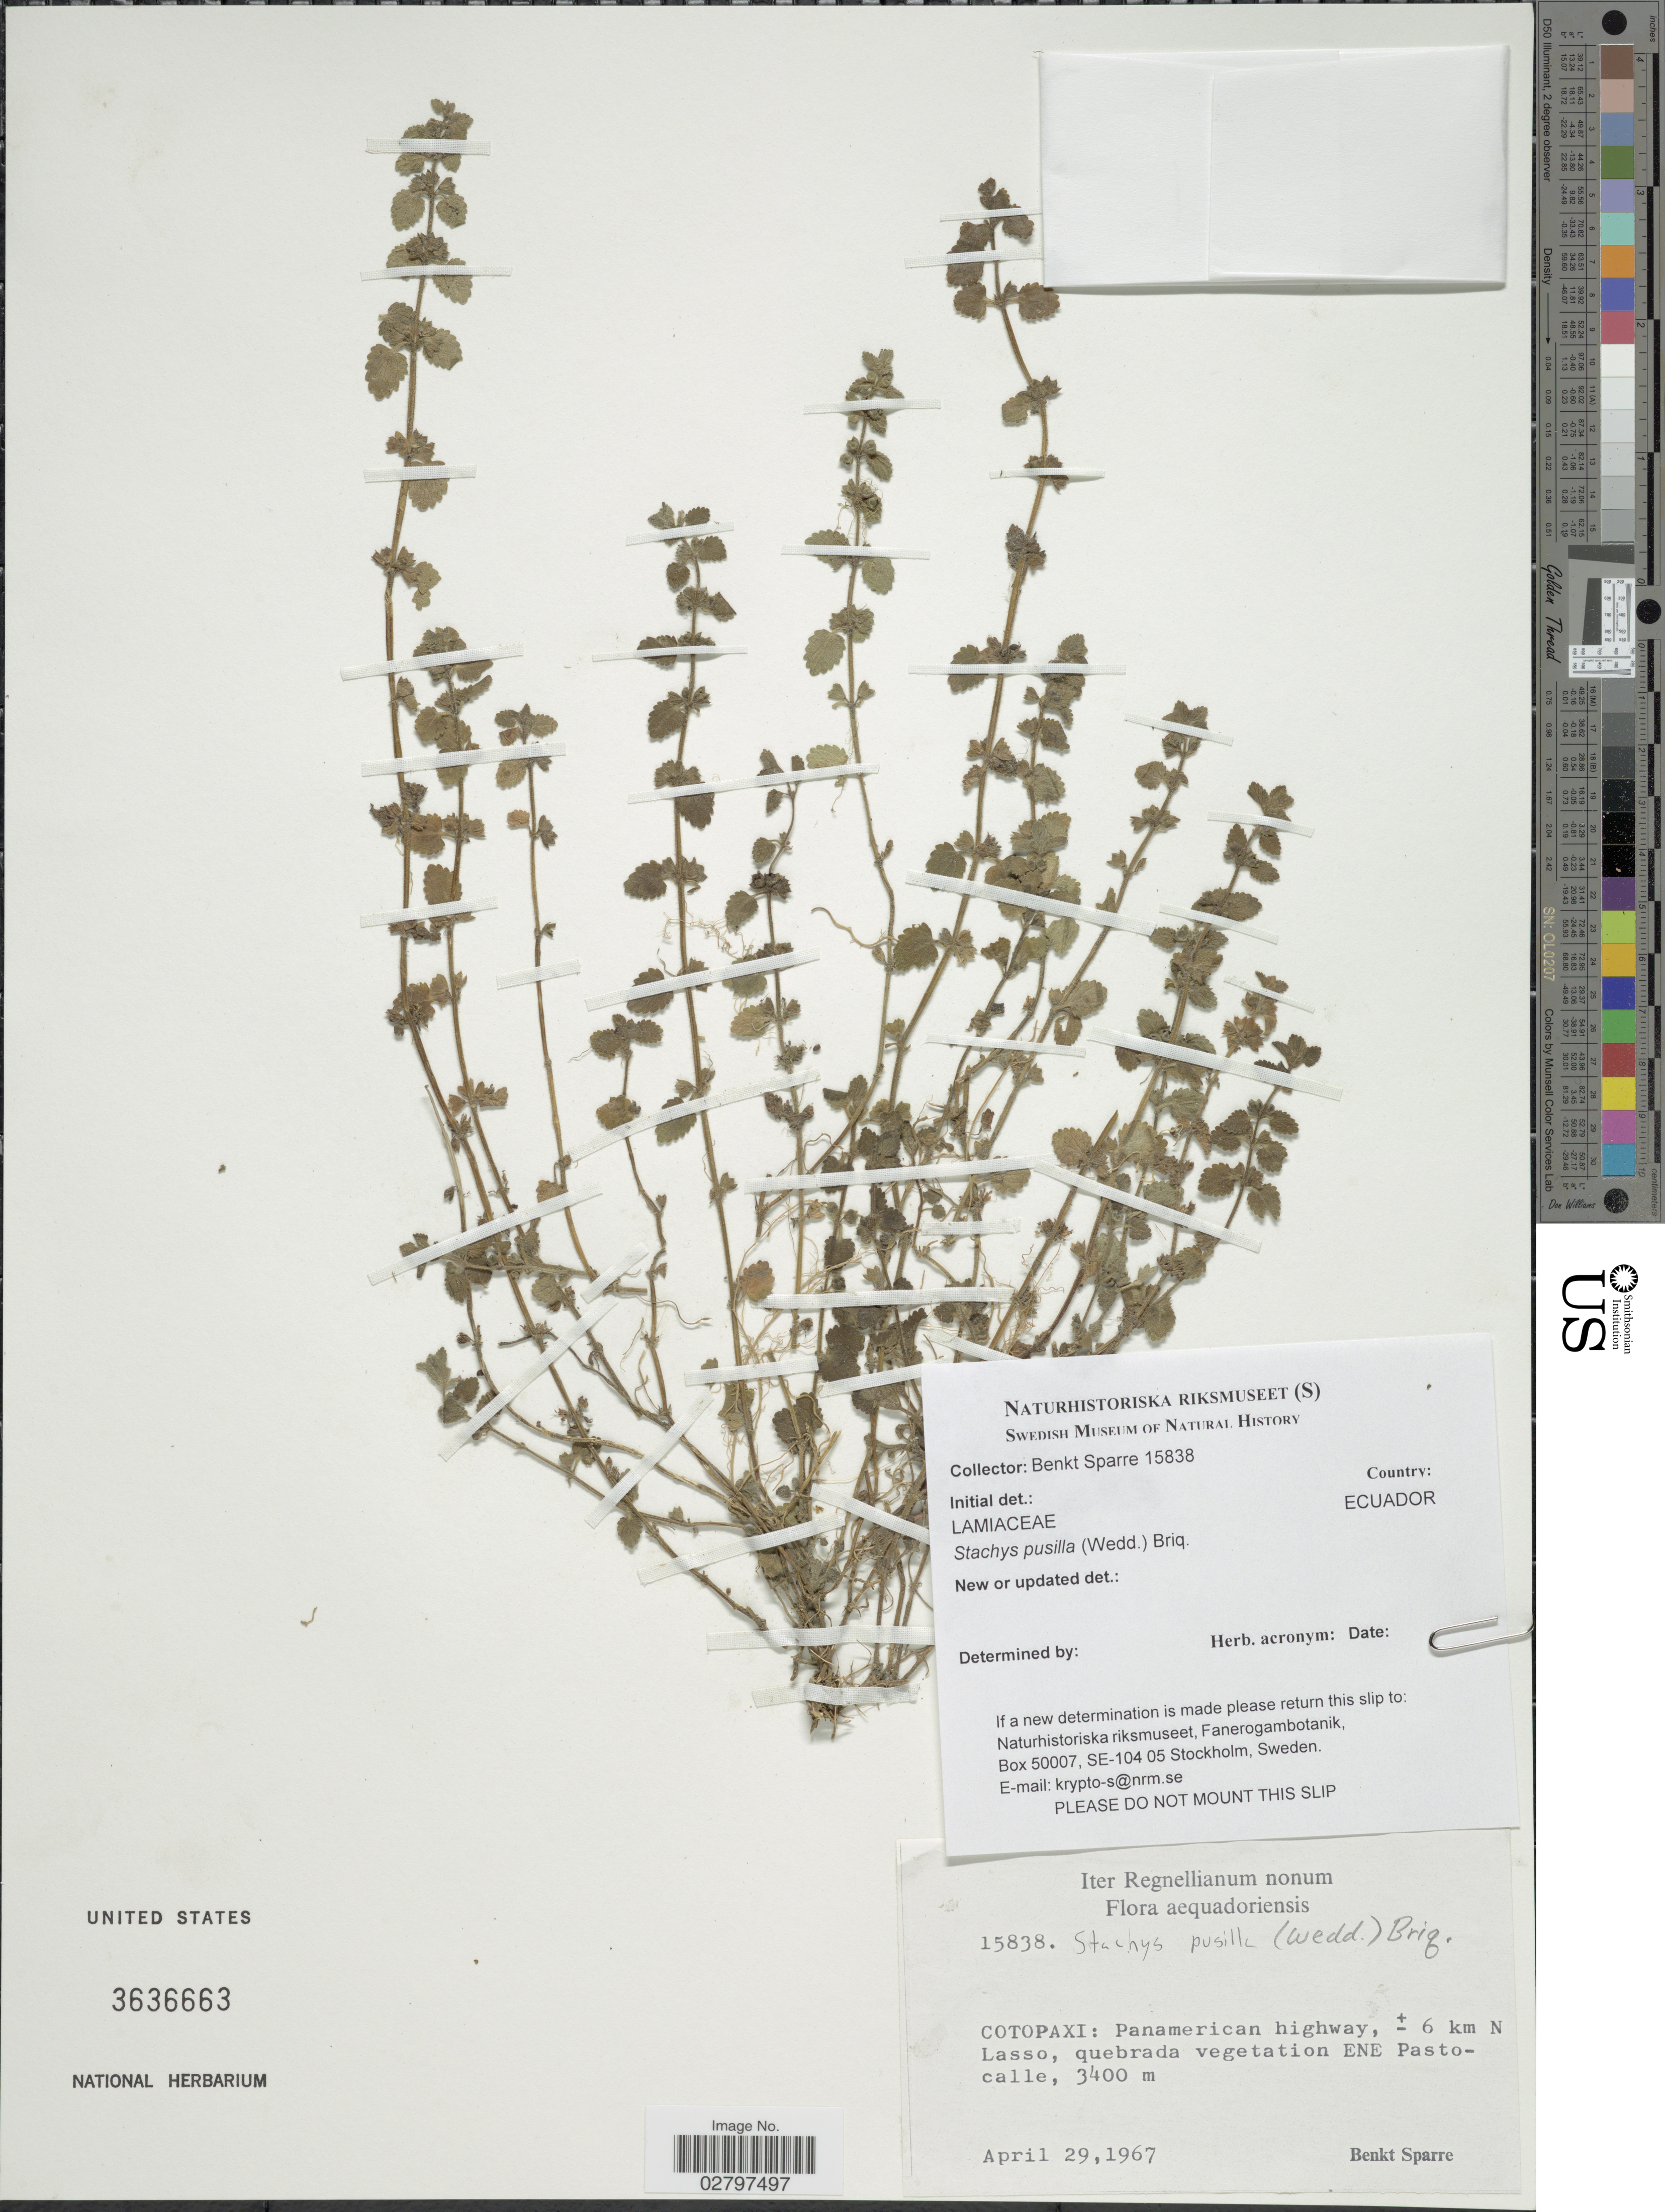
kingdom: Plantae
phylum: Tracheophyta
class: Magnoliopsida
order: Lamiales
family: Lamiaceae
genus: Stachys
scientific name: Stachys pusilla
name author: (Wedd.) Briq.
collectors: B. Sparre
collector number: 15838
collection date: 1967-04-29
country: Ecuador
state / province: Cotopaxi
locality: Panamerican highway, ± 6 km N Lasso, quebrada vegetation ENE Pastocalle.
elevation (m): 3400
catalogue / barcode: US 3636663